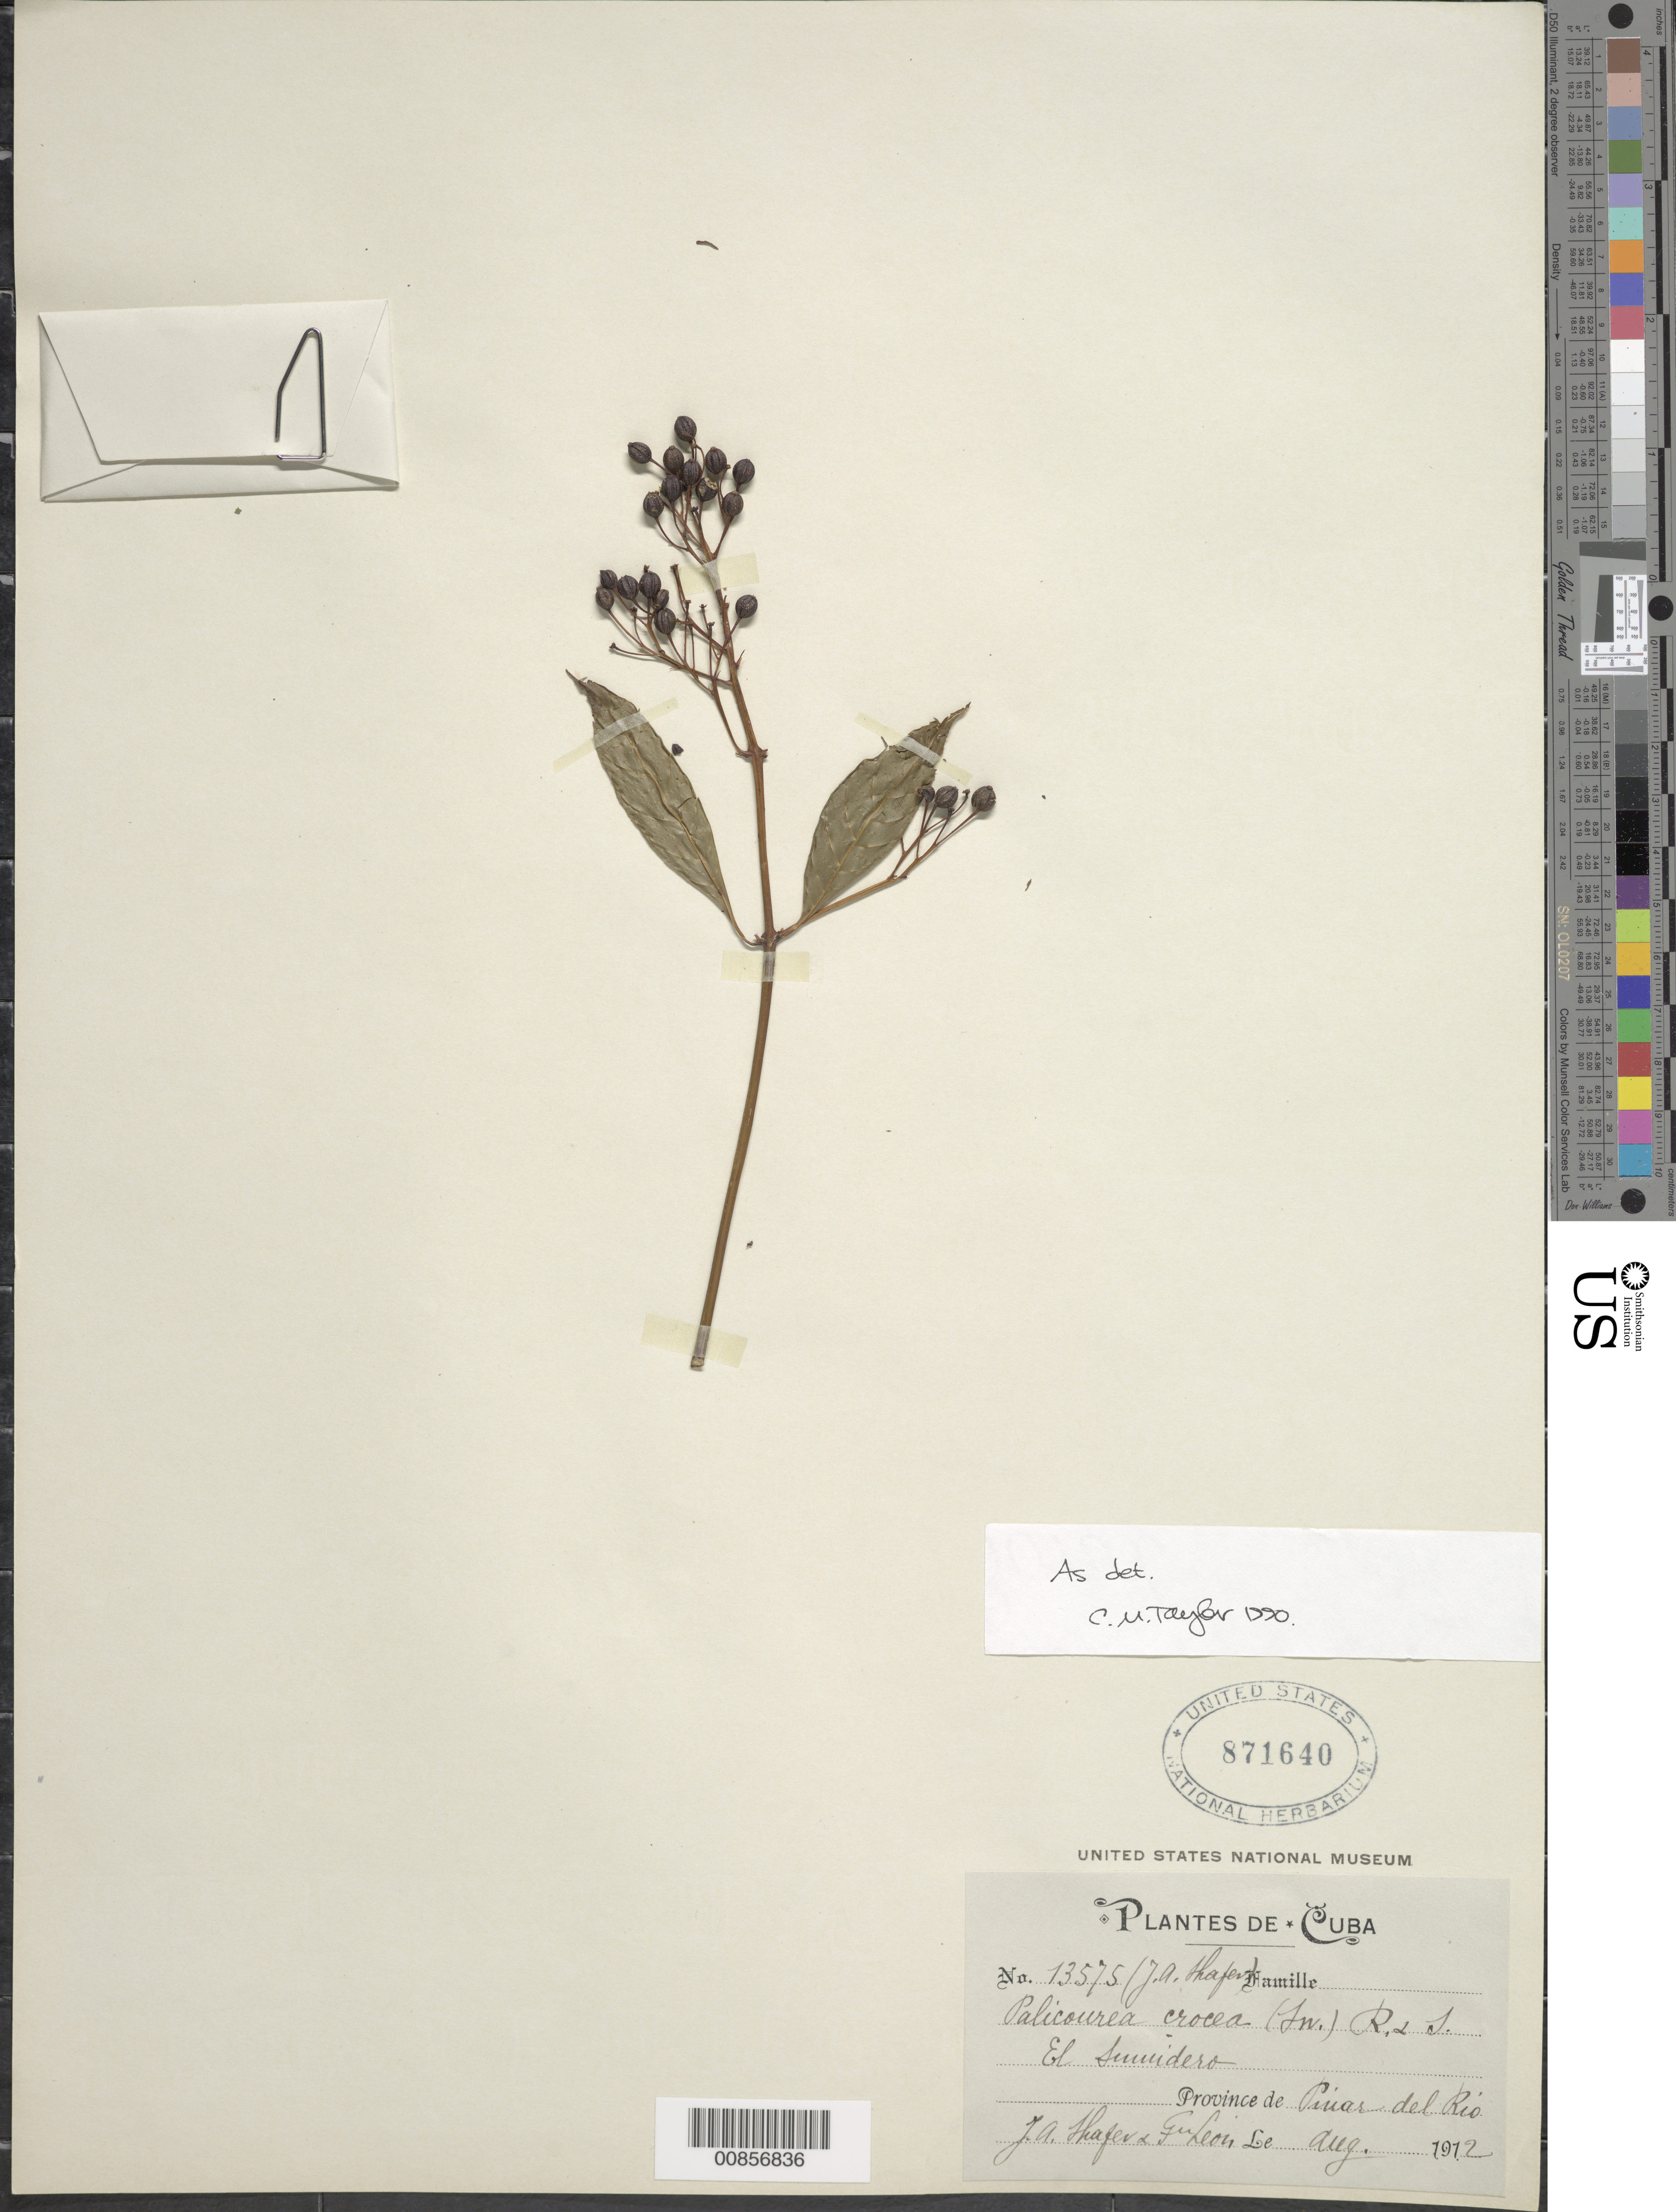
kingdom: Plantae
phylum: Tracheophyta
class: Magnoliopsida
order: Gentianales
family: Rubiaceae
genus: Palicourea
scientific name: Palicourea crocea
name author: (Sw.) Schult.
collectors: J. A. Shafer & Bro. León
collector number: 13575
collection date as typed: Aug 1912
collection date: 1912-08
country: Cuba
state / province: Pinar del Río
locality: El Sumidero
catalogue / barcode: US 871640